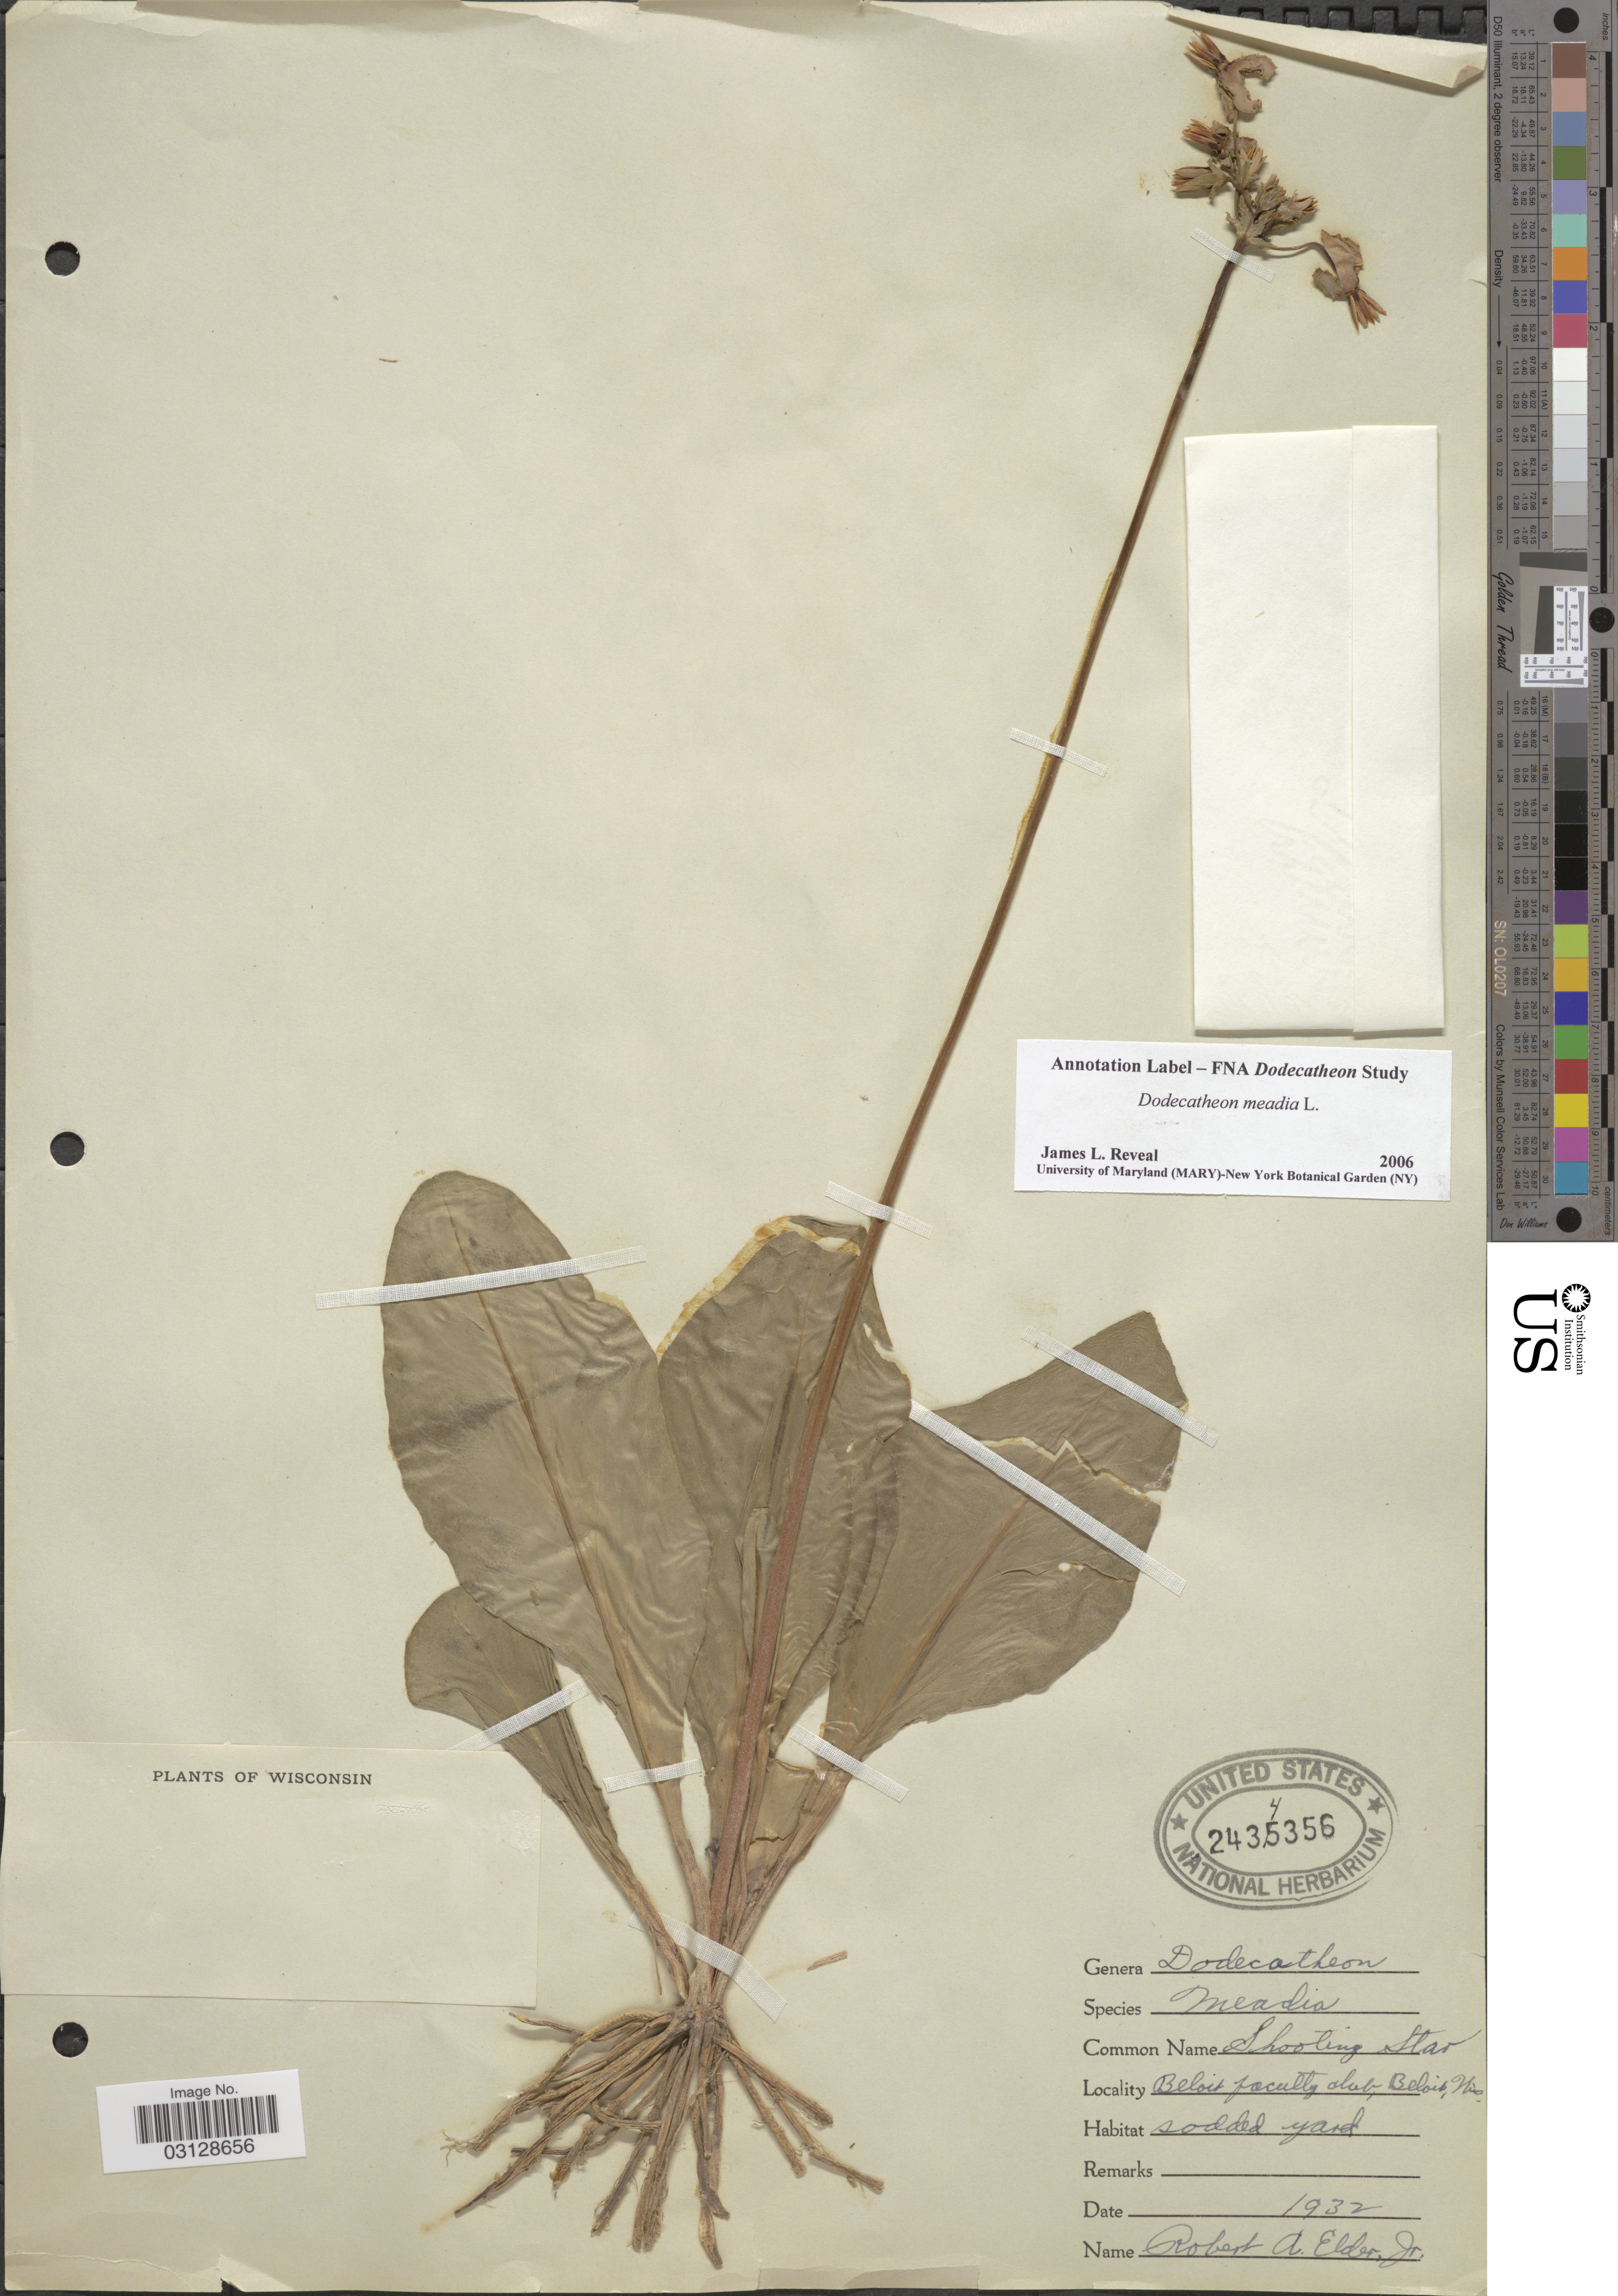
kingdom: Plantae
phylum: Tracheophyta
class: Magnoliopsida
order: Ericales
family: Primulaceae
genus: Dodecatheon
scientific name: Dodecatheon meadia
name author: L.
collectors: R. Elder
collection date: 1932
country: United States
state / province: Wisconsin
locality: Beloit faculty club, Beloit.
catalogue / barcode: US 2434356